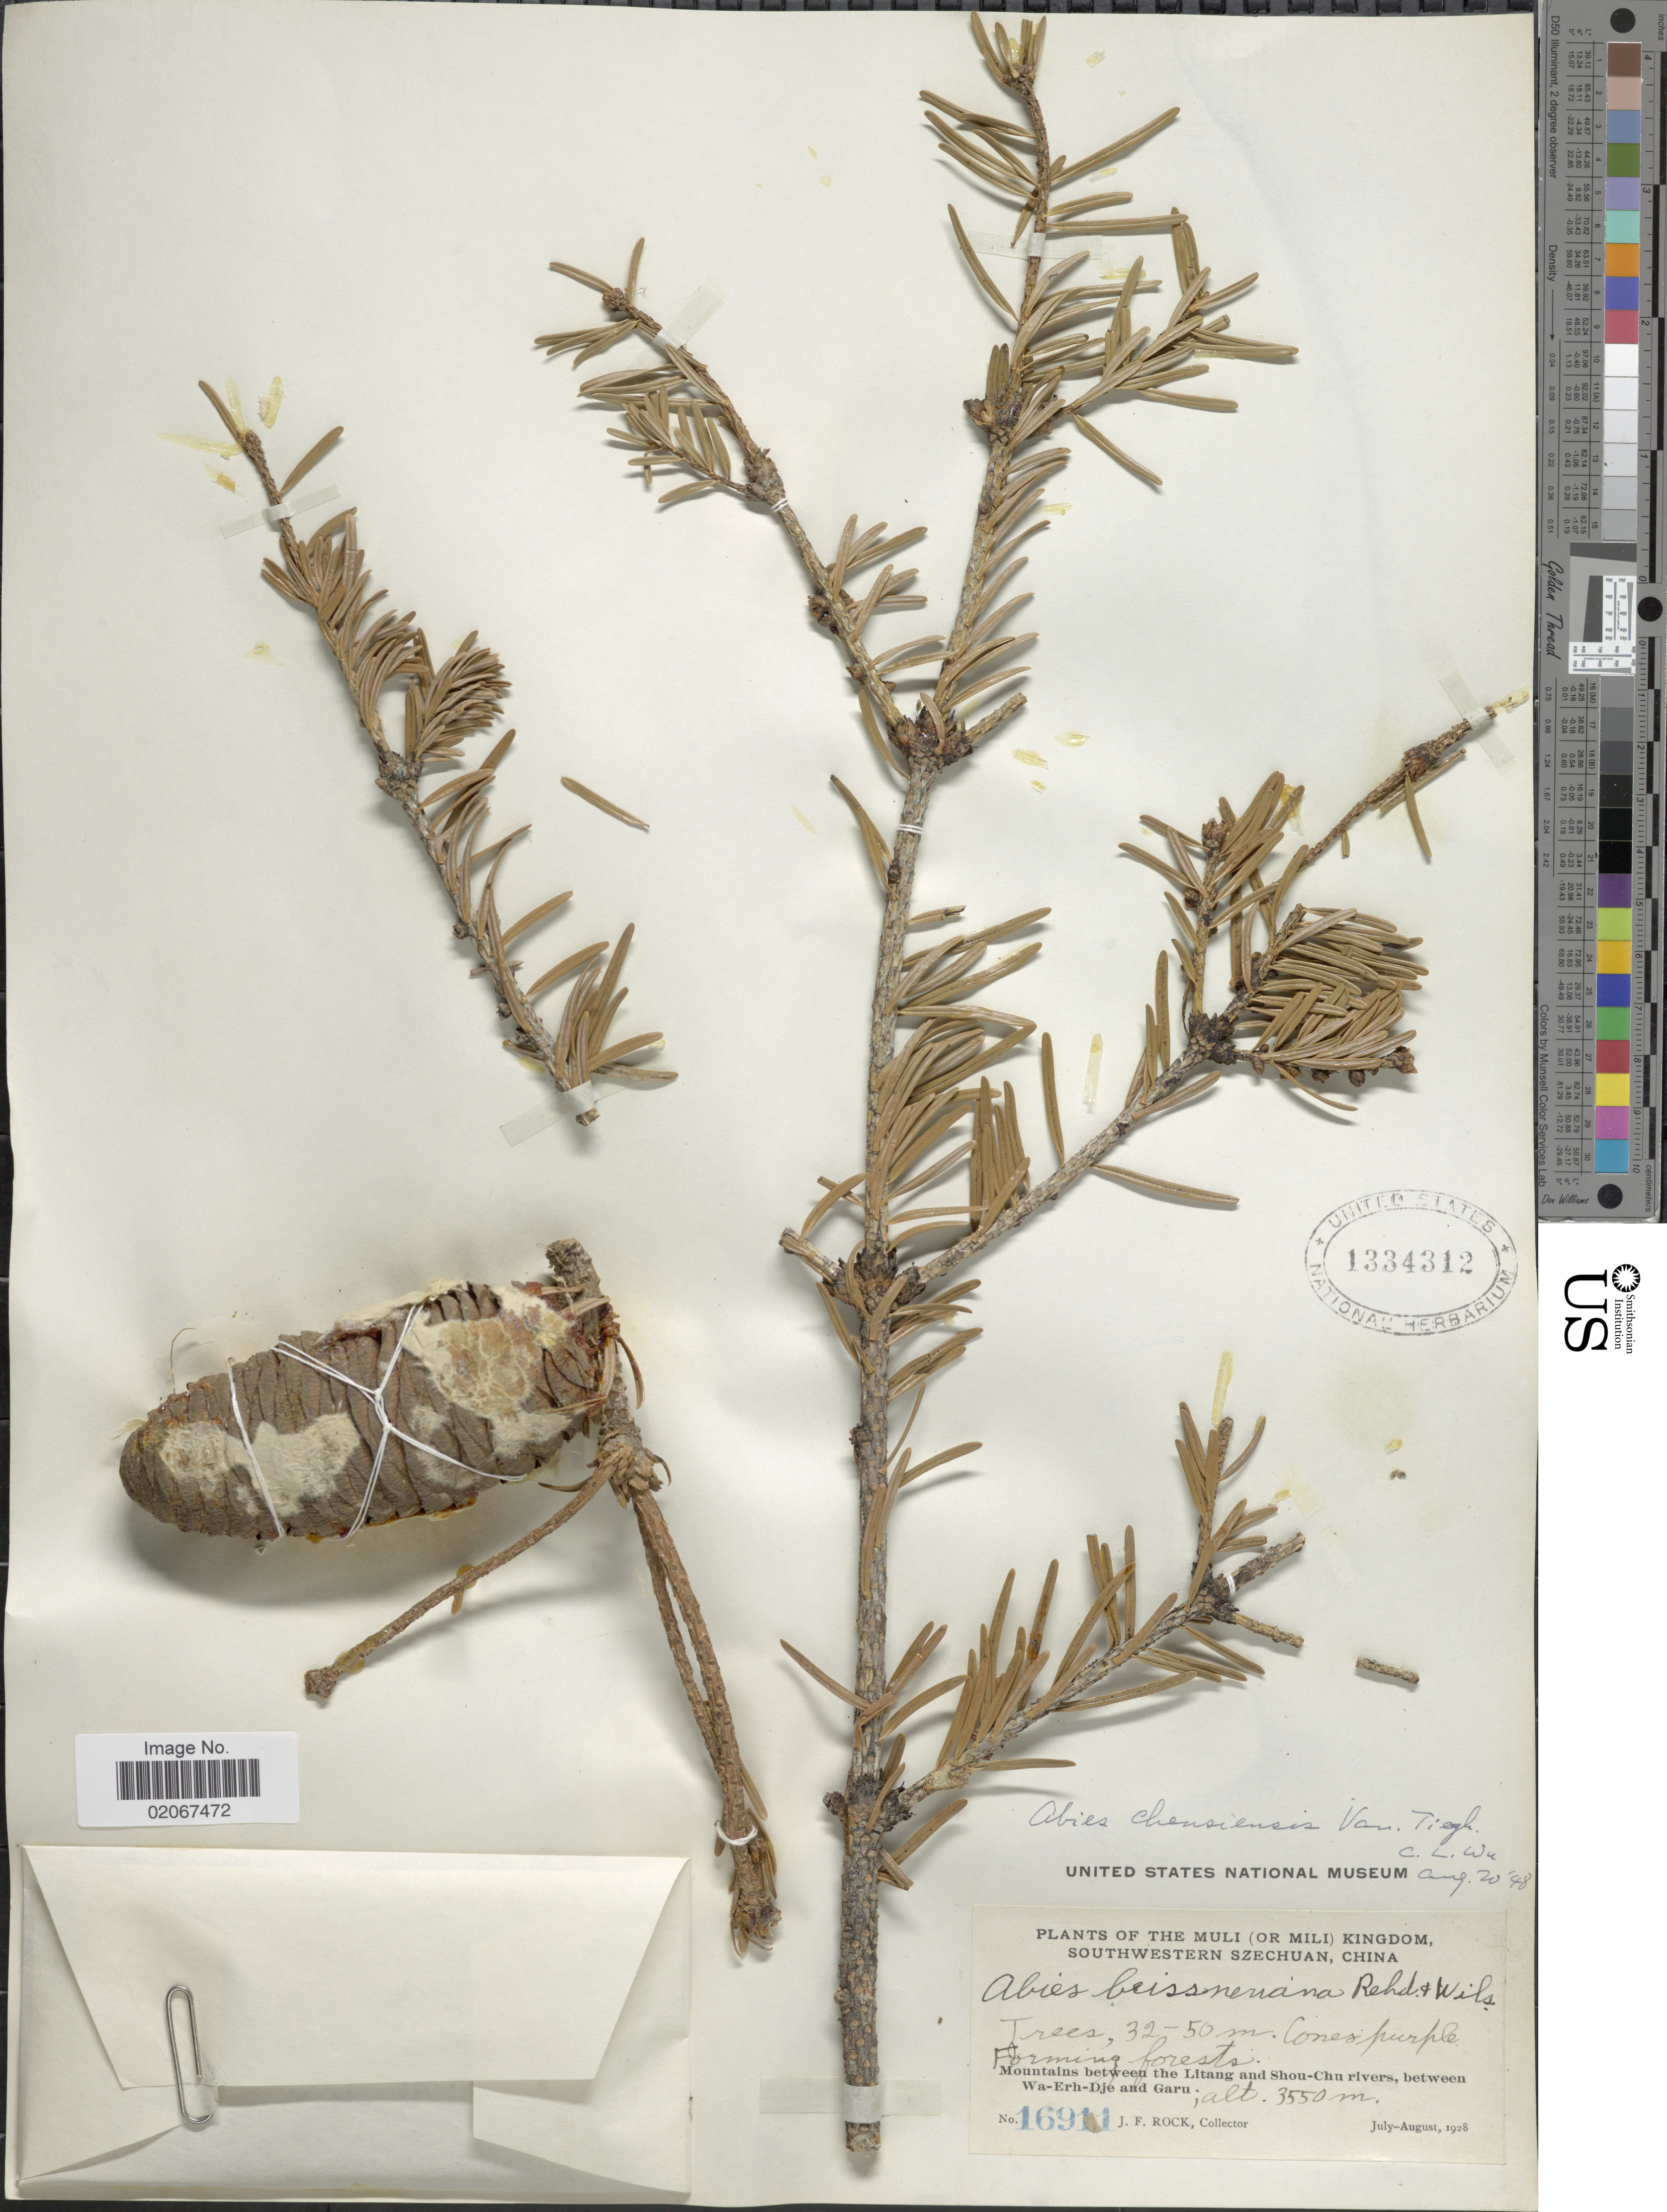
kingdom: Plantae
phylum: Tracheophyta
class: Pinopsida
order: Pinales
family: Pinaceae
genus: Abies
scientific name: Abies chensiensis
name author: Tiegh.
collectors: J. Rock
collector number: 16911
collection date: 1928-07/1928-08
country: China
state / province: Sichuan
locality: The Muli ( or mili) Kindom, southwestern Szechuan, China. Mountains between the Litang and shou-Chu rivers, between Wa-Erh-Dje and Garu.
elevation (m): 3550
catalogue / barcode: US 1334312